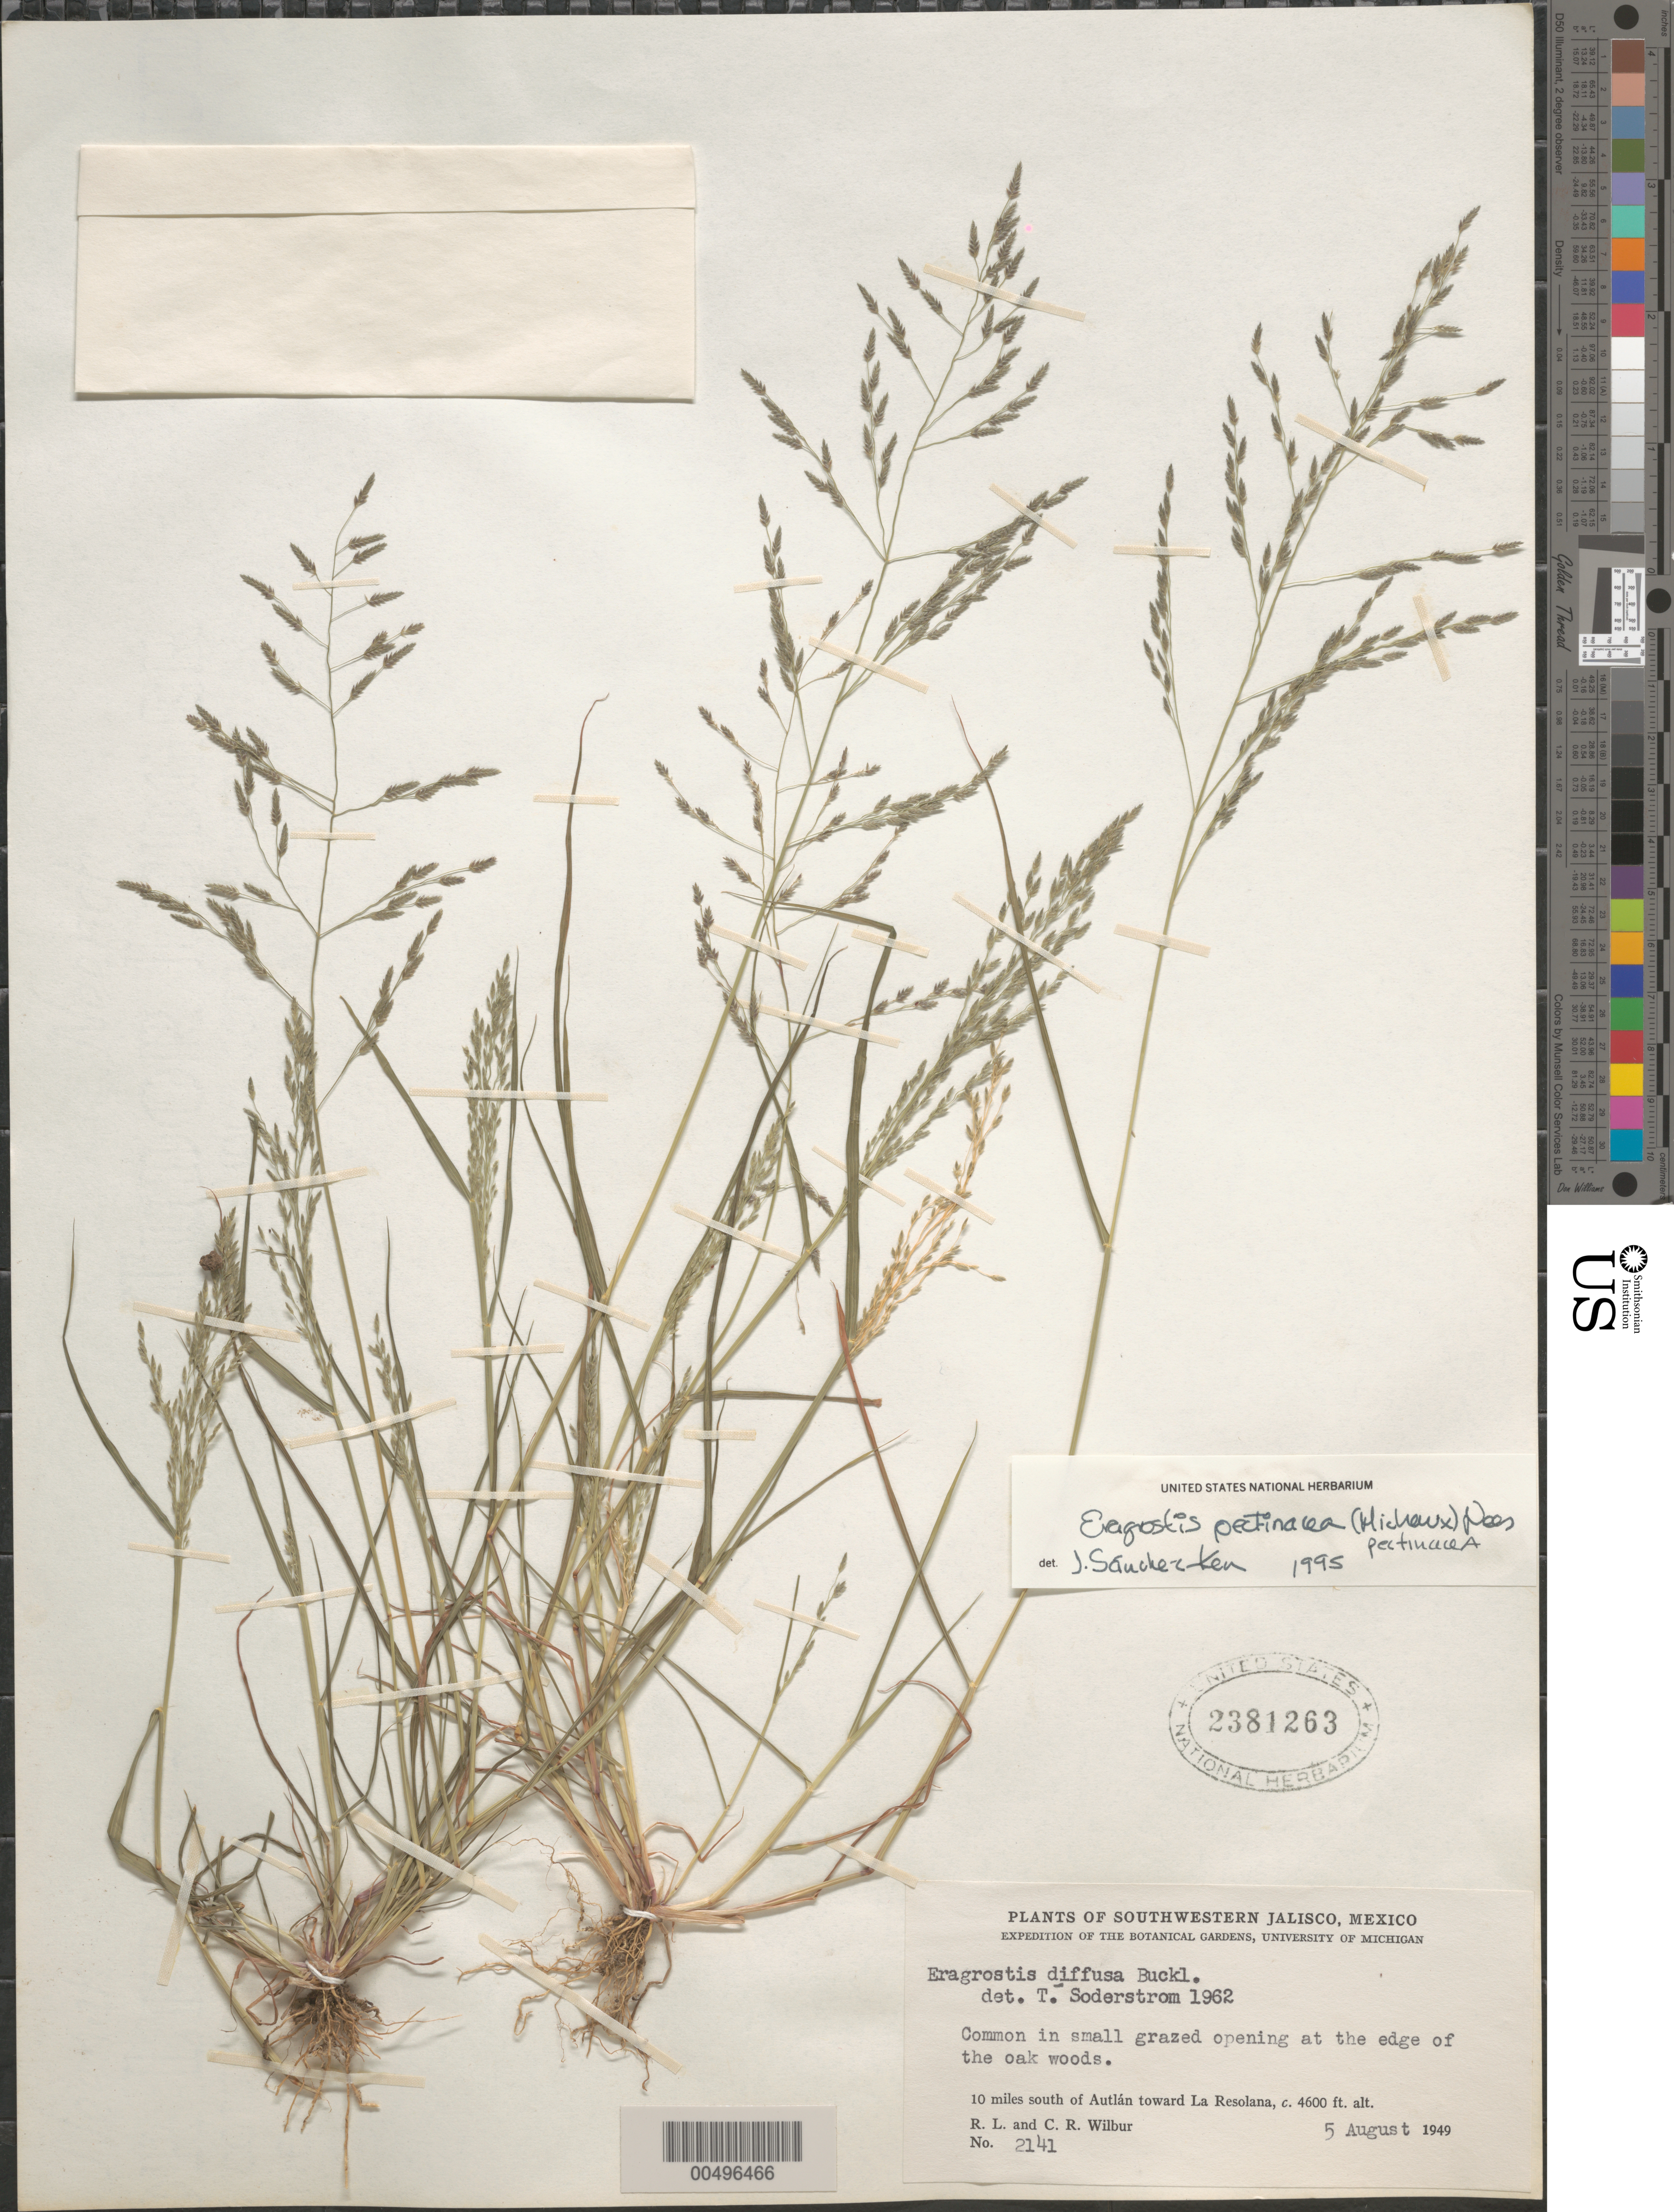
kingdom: Plantae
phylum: Tracheophyta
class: Liliopsida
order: Poales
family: Poaceae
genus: Eragrostis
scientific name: Eragrostis pectinacea var. pectinacea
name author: (Michx.) Nees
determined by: Sánchez-Ken, J. G.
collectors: R. L. Wilbur & C. Wilbur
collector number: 2141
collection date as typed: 5 Aug 1949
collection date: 1949-08-05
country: Mexico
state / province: Jalisco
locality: SW Jalisco, 10 mi S of Autlán toward La Resolana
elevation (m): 1402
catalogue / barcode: US 2381263